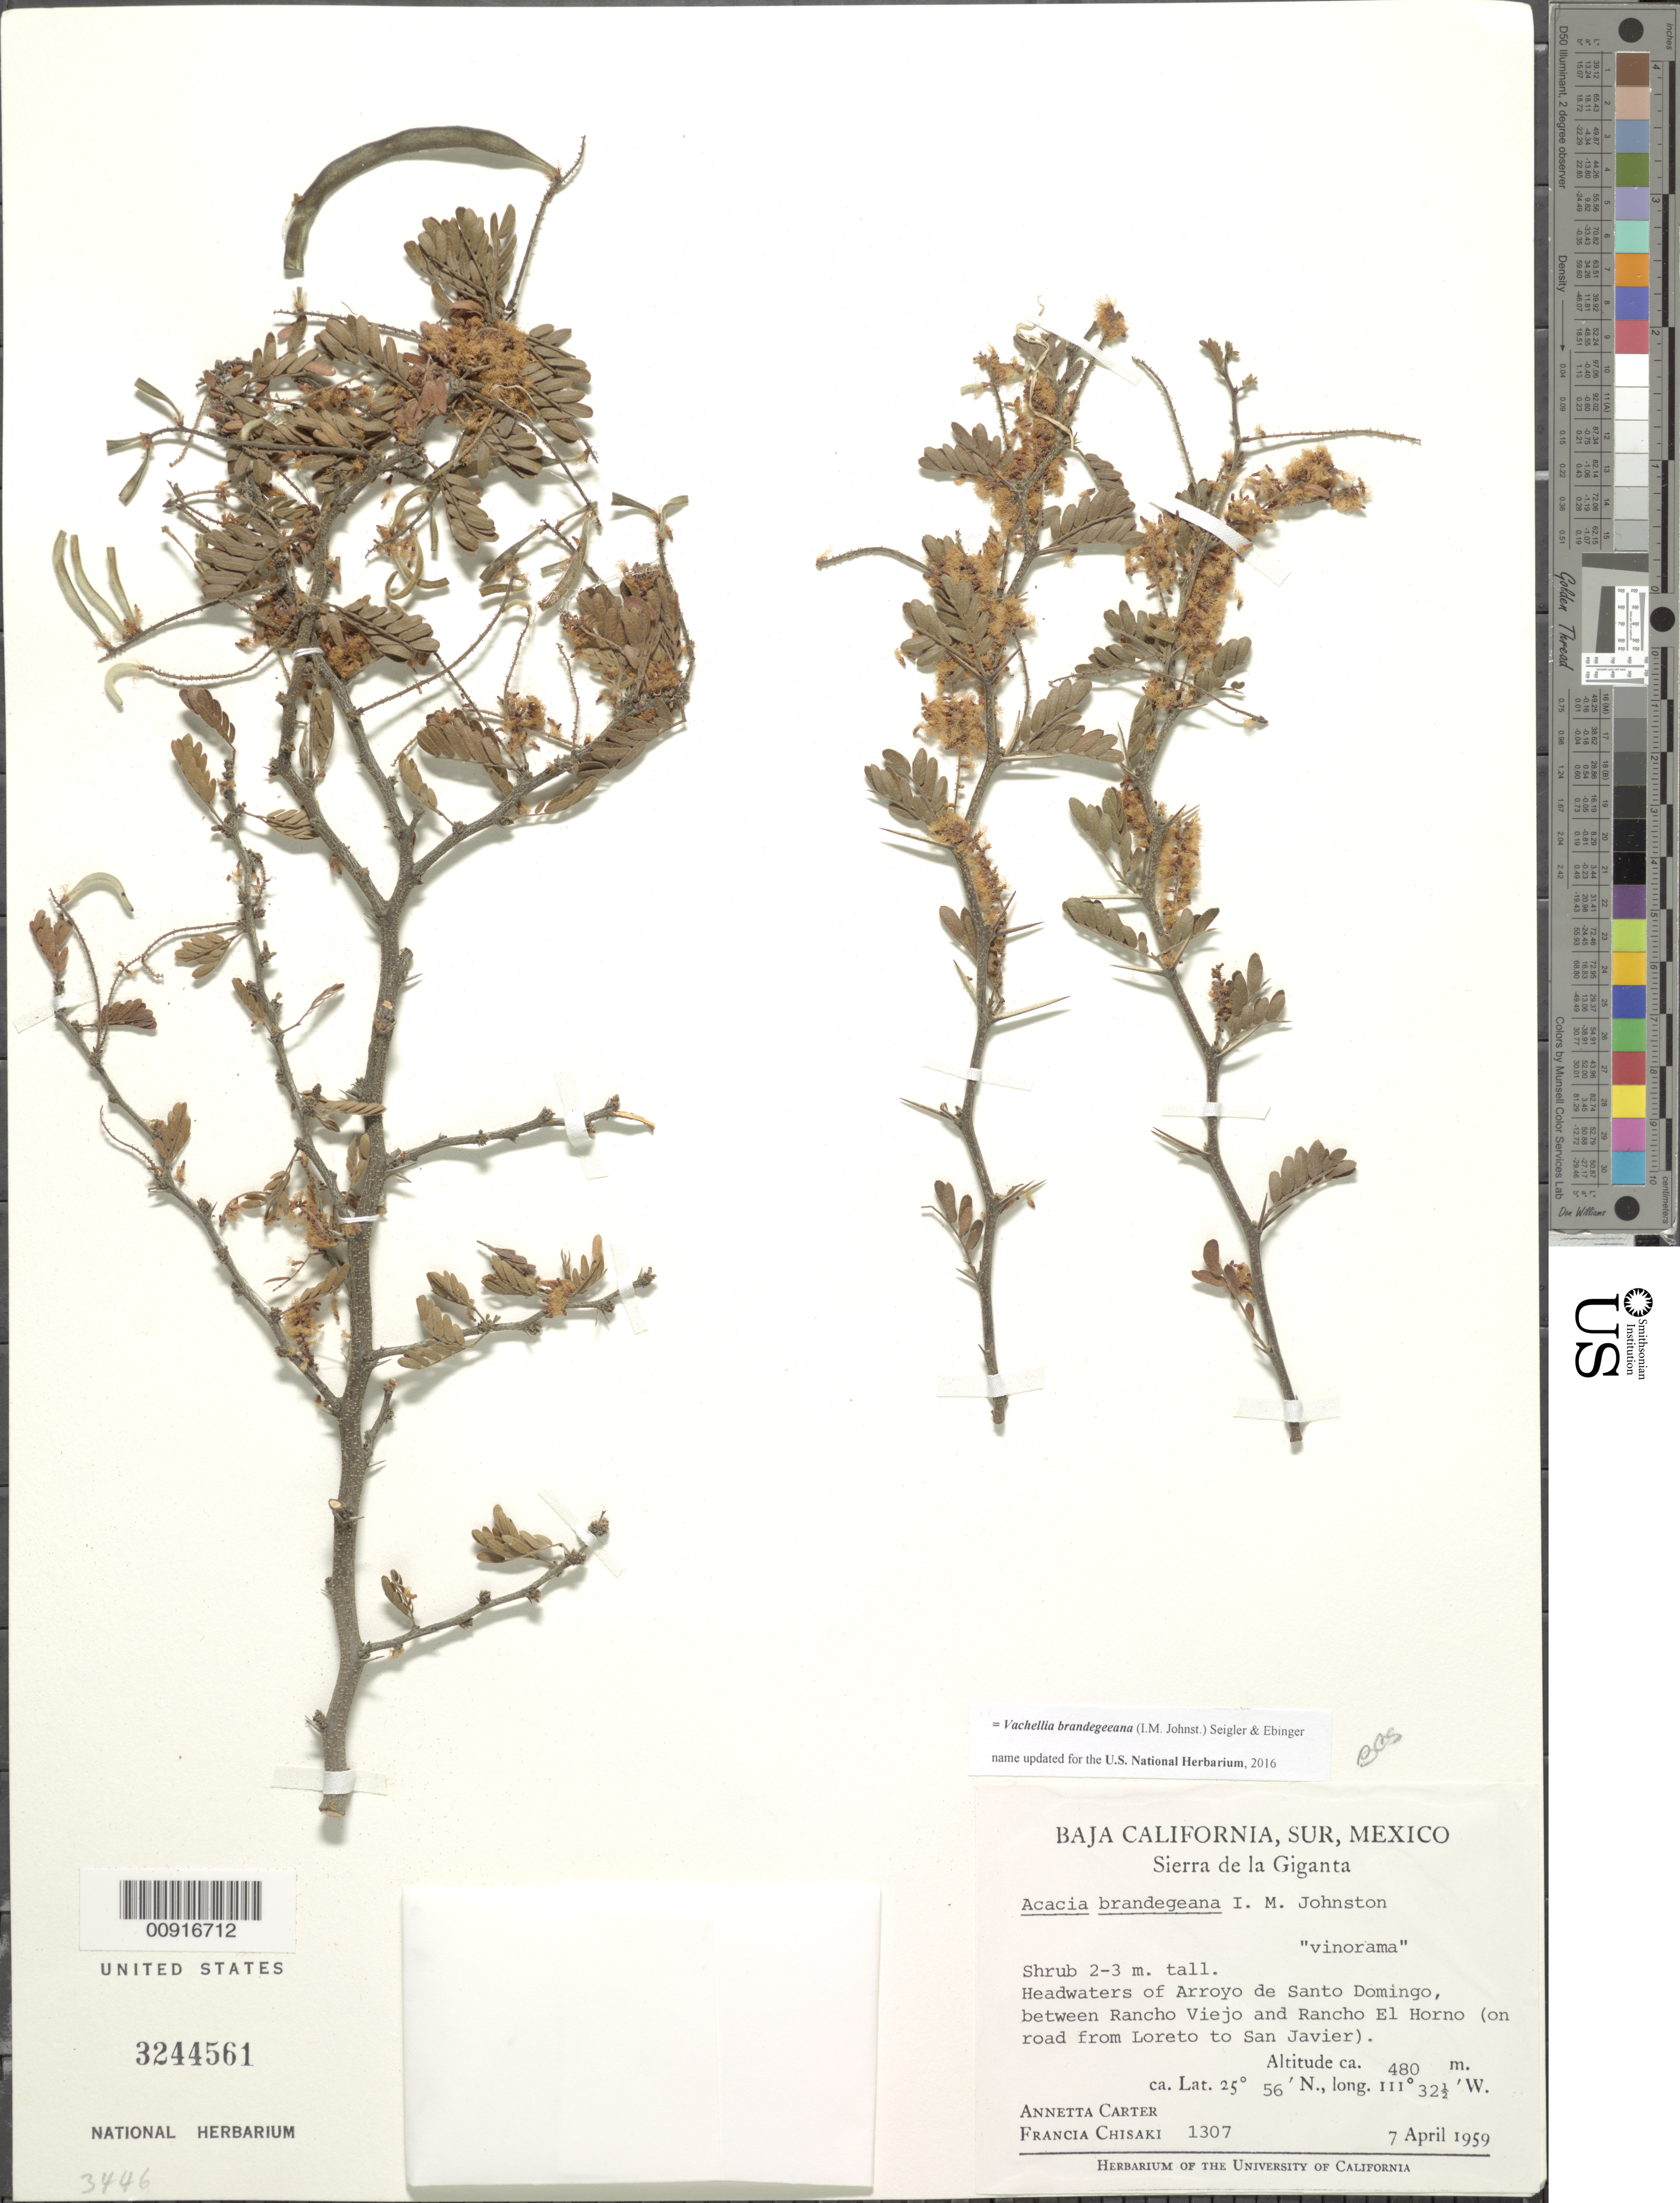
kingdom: Plantae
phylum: Tracheophyta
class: Magnoliopsida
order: Fabales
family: Fabaceae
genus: Vachellia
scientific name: Vachellia brandegeana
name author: (I.M. Johnst.) Seigler & Ebinger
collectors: A. Carter & F. Chisaki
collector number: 1307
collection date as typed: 07 Apr 1959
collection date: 1959-04-07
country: Mexico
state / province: Baja California Sur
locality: Headwaters of Arroyo de Santo Domingo, between Rancho Viejo and Rancho El Horno (on road from Loreto to San Javier). Sierra de la Giganta, Baja California Sur.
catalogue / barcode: US 3244561